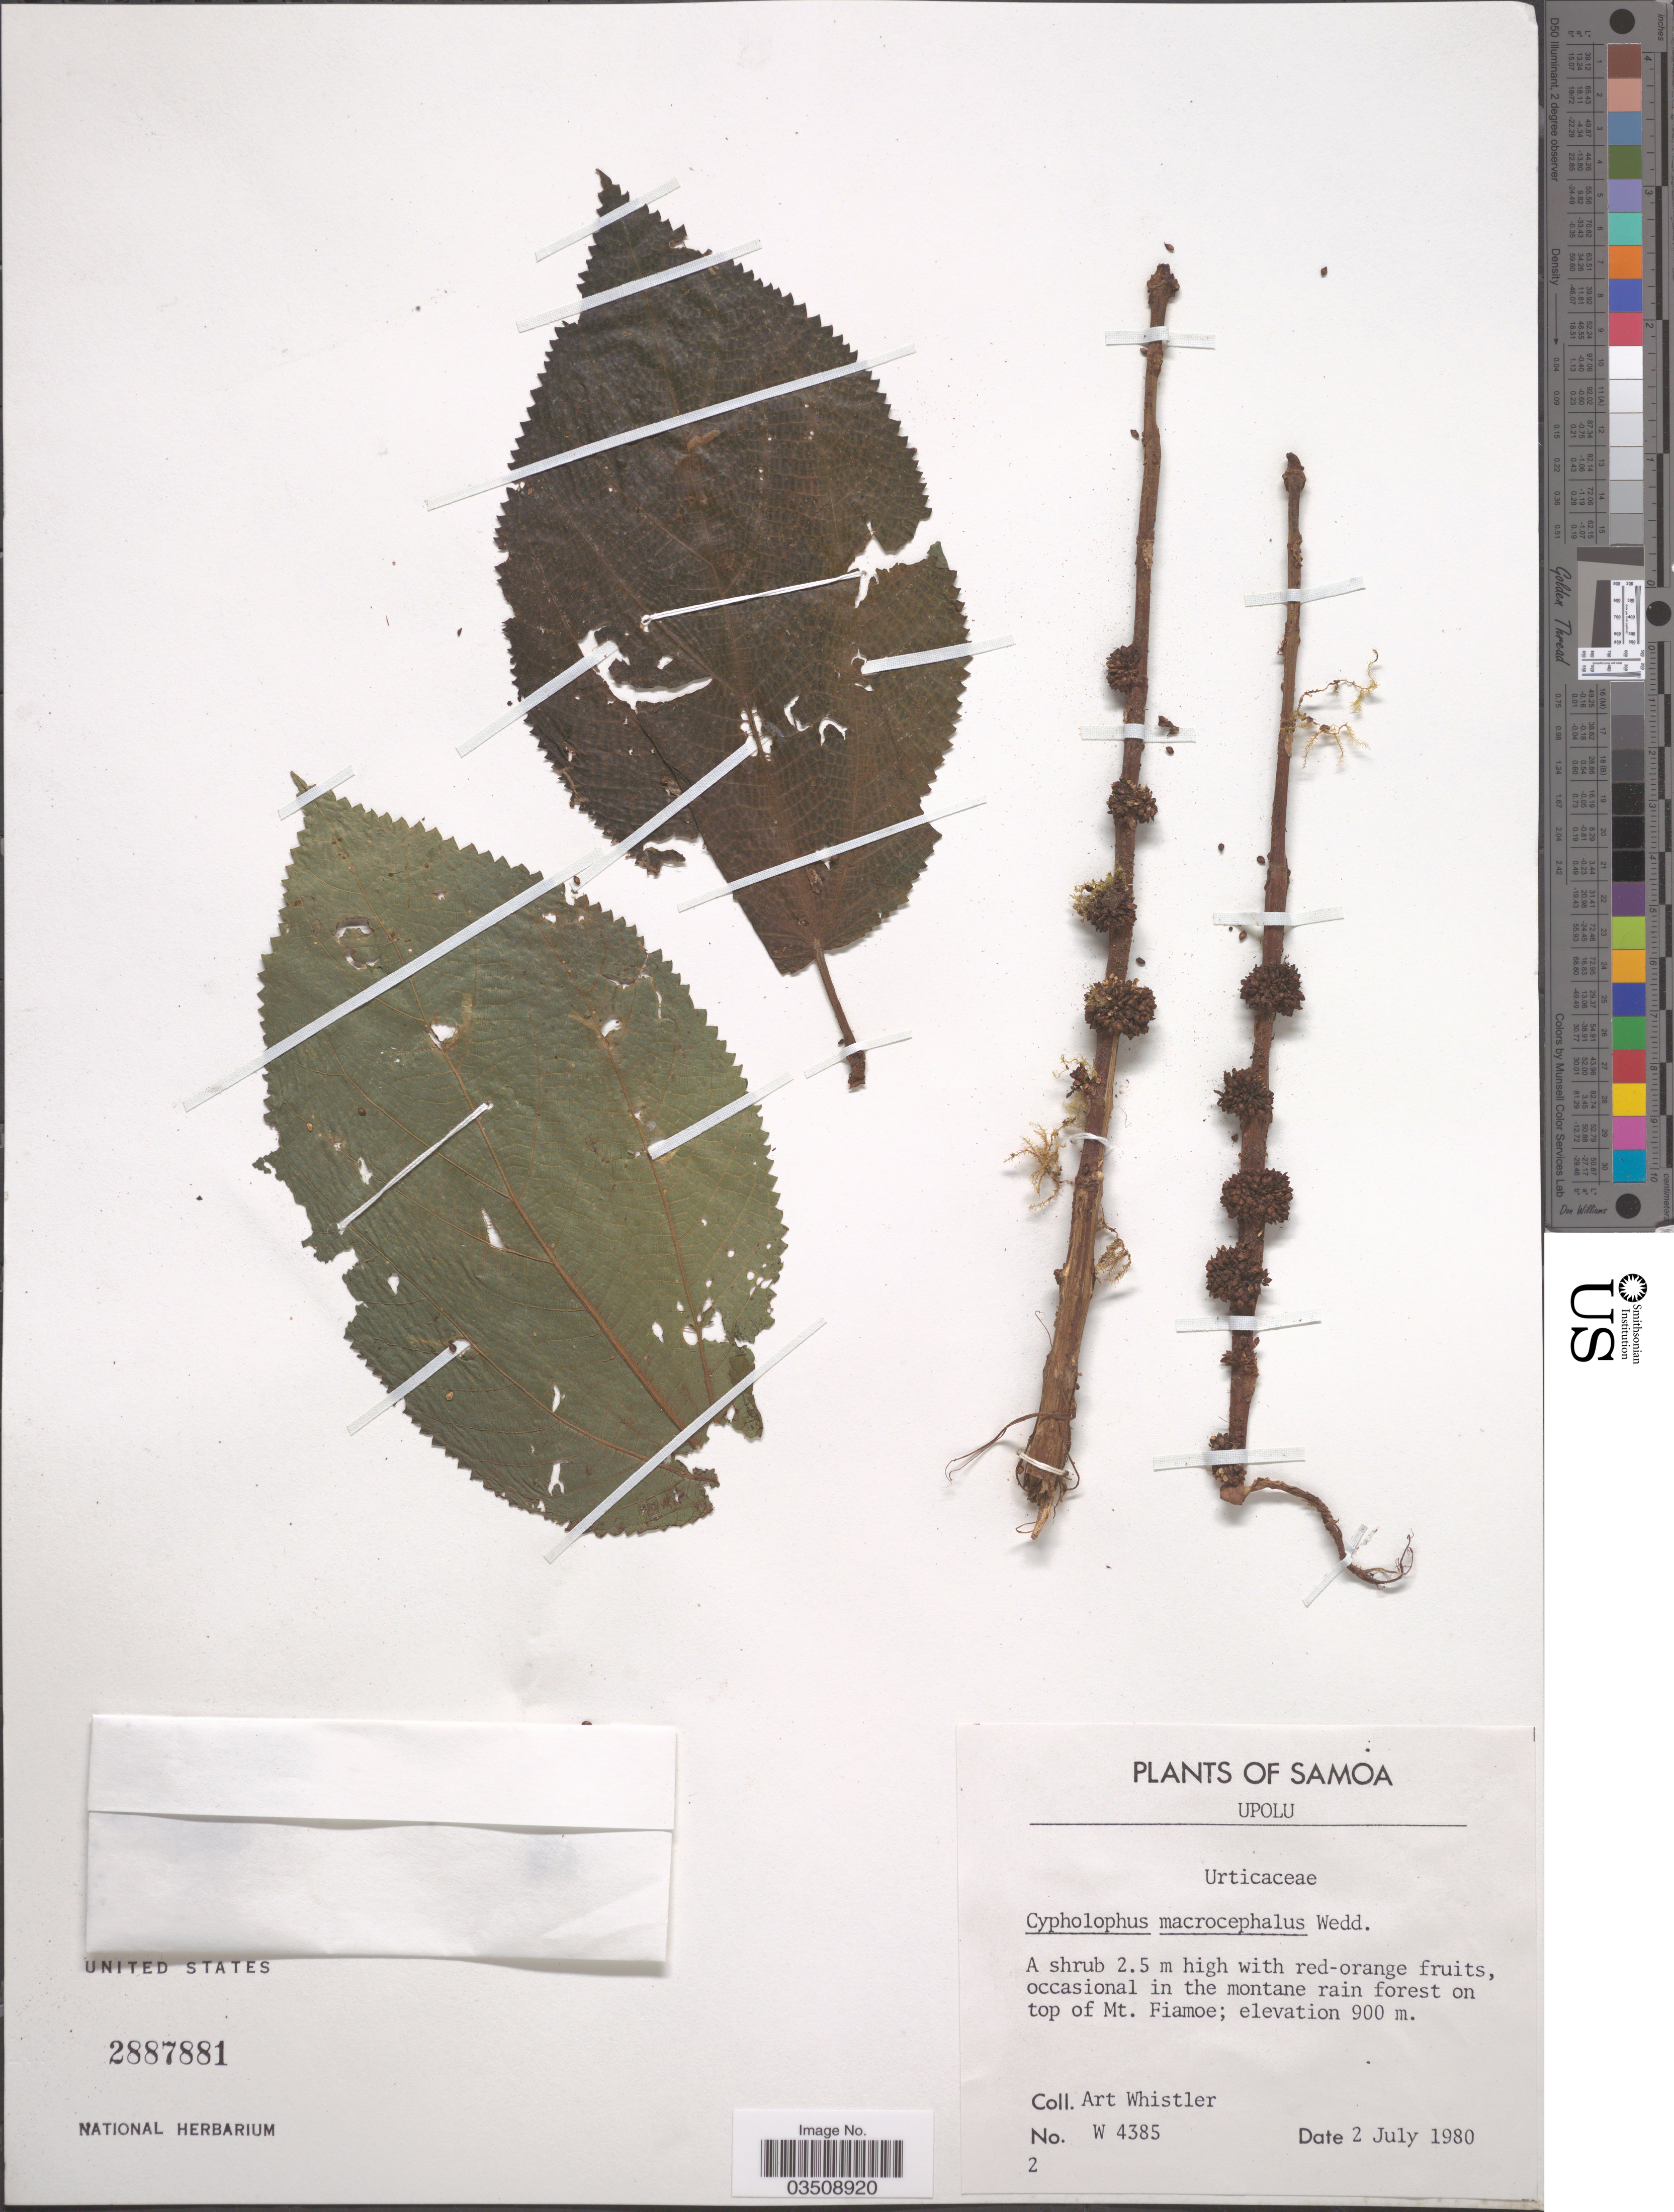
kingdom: Plantae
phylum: Tracheophyta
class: Magnoliopsida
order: Rosales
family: Urticaceae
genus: Cypholophus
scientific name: Cypholophus macrocephalus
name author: Wedd.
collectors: A. Whistler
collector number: W 4385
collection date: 1980-07-02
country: Samoa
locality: Upolu. In the montane rain forest on top of Mt. Fiamoe.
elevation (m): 900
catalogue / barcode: US 2887881